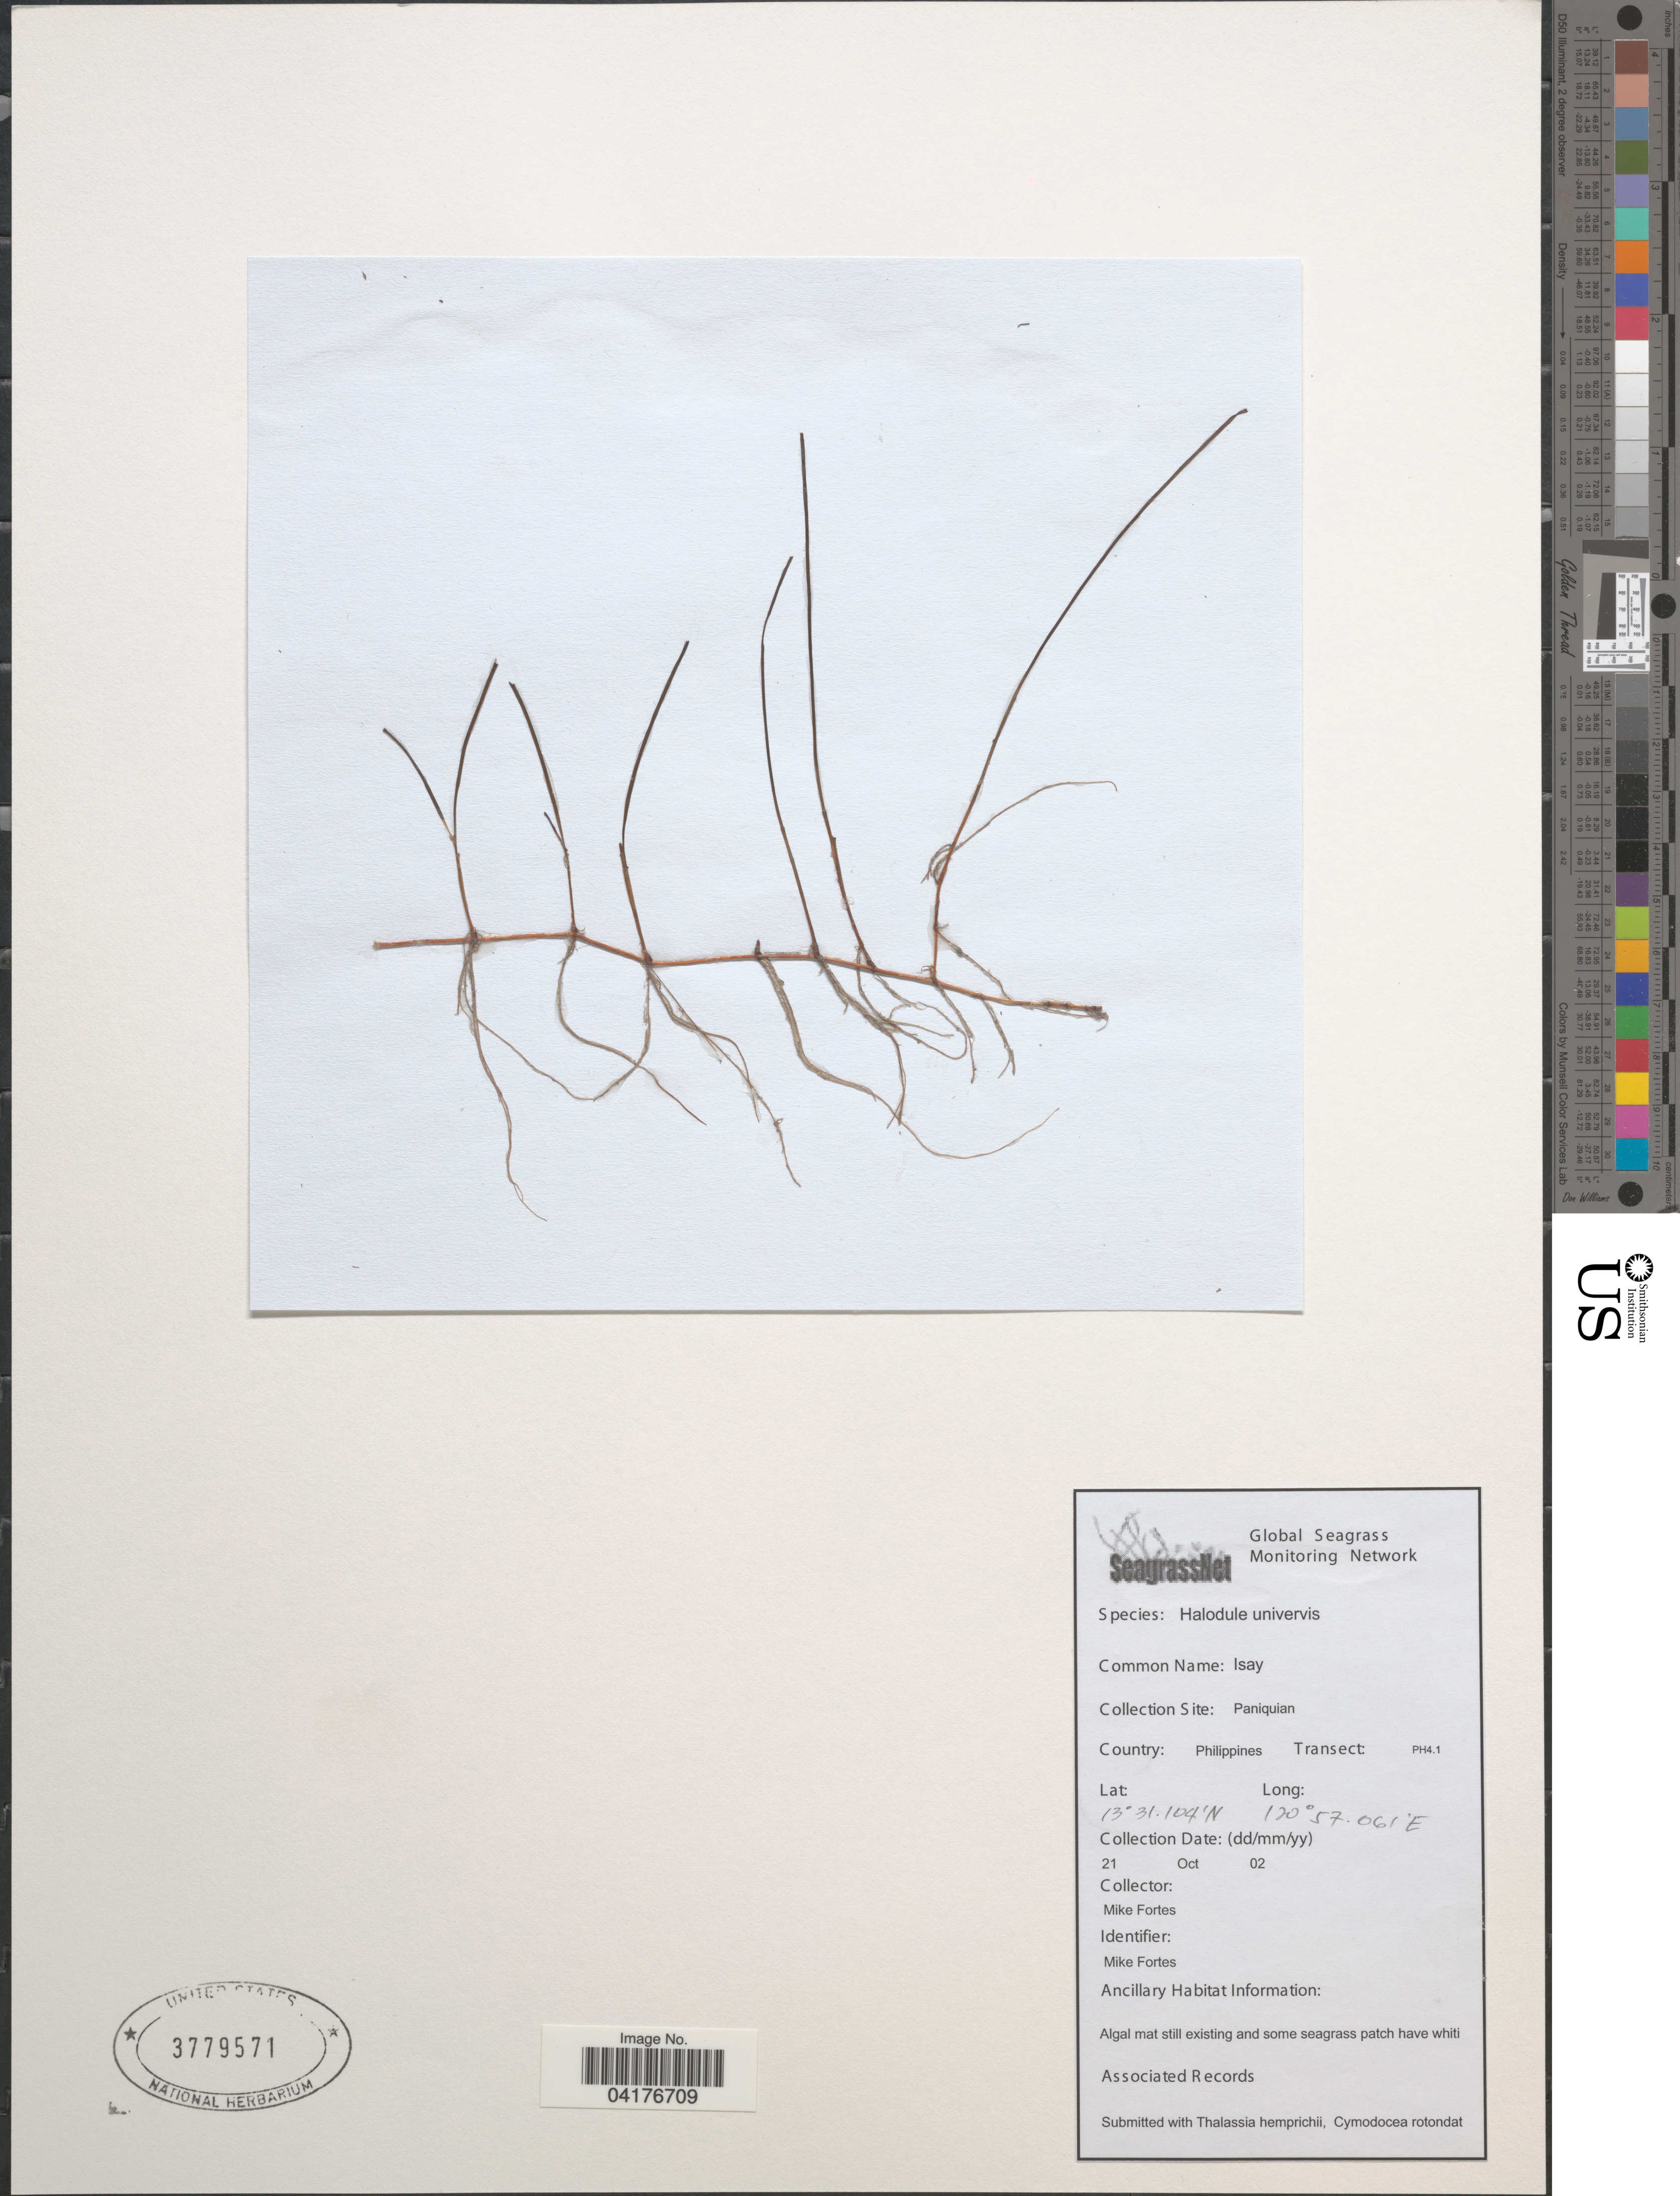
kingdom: Plantae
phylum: Tracheophyta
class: Liliopsida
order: Alismatales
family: Cymodoceaceae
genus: Halodule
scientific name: Halodule uninervis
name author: (Forssk.) Asch.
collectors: M. Fortes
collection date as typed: Transcribed d/m/y: 21/10/2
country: Philippines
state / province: Mimaropa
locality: Paniquian. Transect: PH4.1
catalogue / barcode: US 3779571